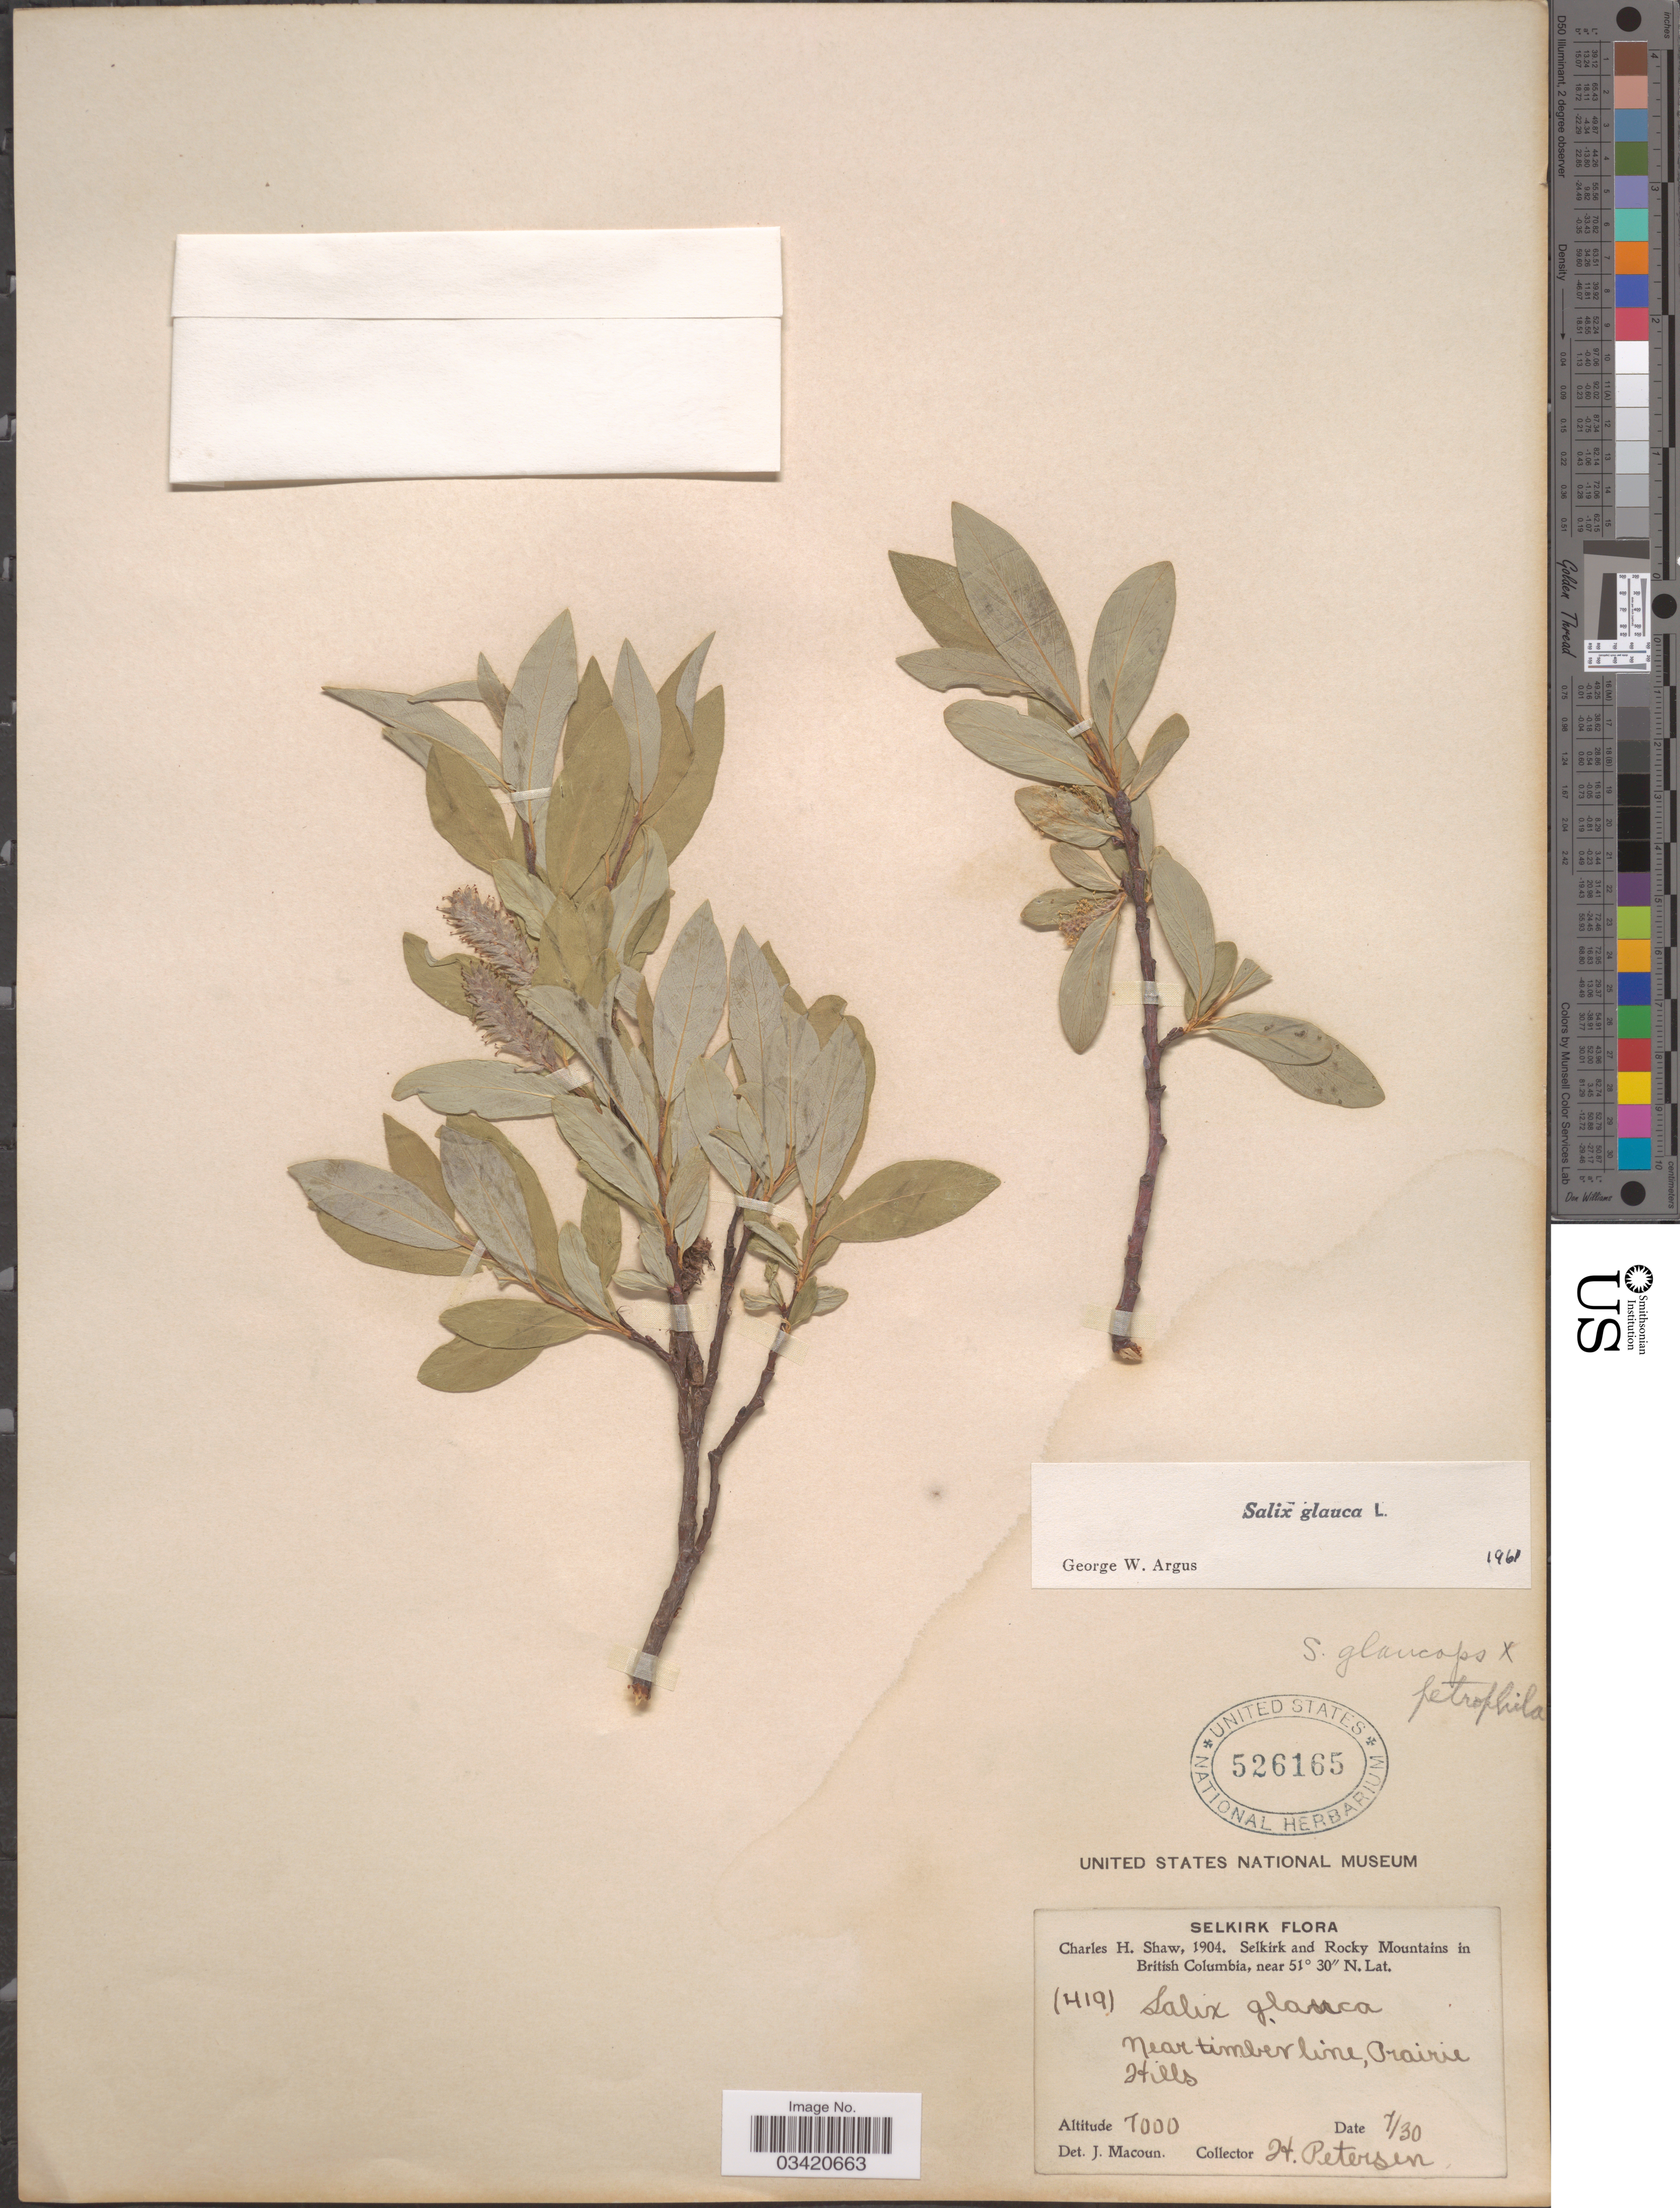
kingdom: Plantae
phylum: Tracheophyta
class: Magnoliopsida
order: Malpighiales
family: Salicaceae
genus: Salix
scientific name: Salix glauca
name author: L.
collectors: H. Petersen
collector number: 419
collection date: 1904-07-30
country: Canada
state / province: British Columbia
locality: Selkirk and Rocky Mountains. Near timberline, Prairie Hills.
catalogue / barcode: US 526165